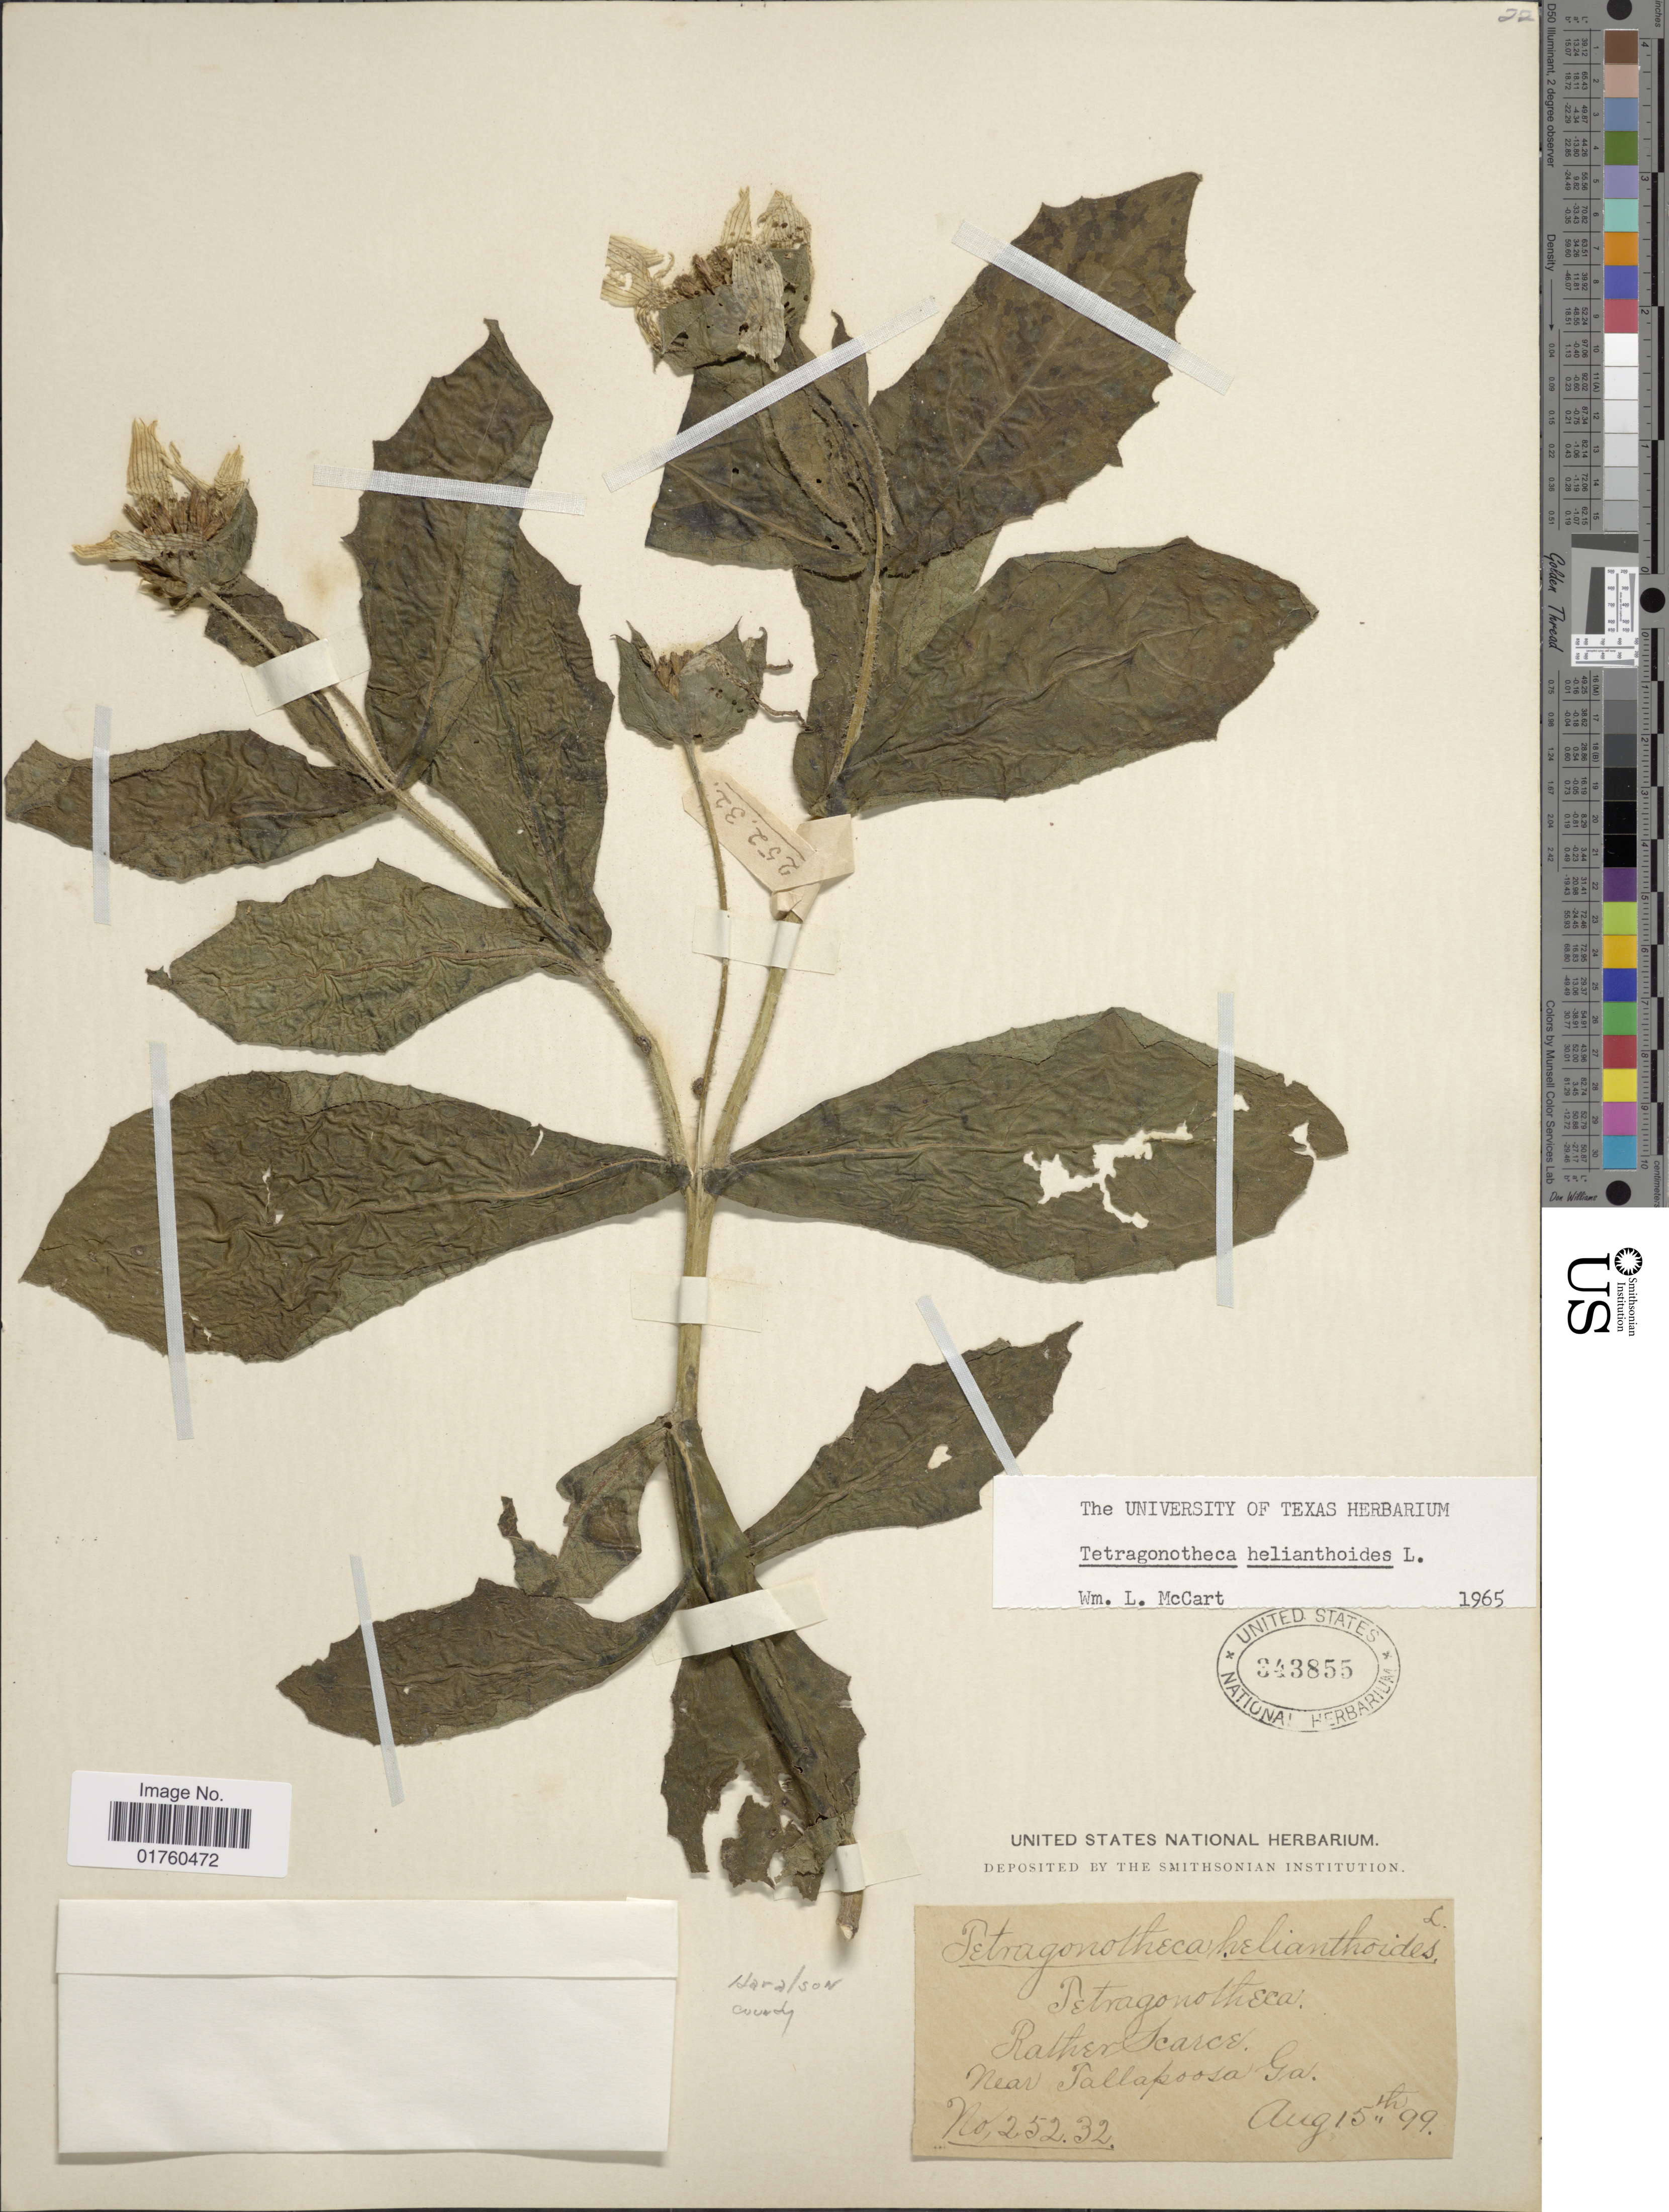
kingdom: Plantae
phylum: Tracheophyta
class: Magnoliopsida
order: Asterales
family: Asteraceae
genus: Tetragonotheca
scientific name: Tetragonotheca helianthoides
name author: L.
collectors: U.S. National Herbarium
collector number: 25232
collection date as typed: Transcribed d/m/y: 15/8/99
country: United States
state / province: Georgia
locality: Rather Scarce Near tallapoosa Ga.Haralson county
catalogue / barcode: US 343855